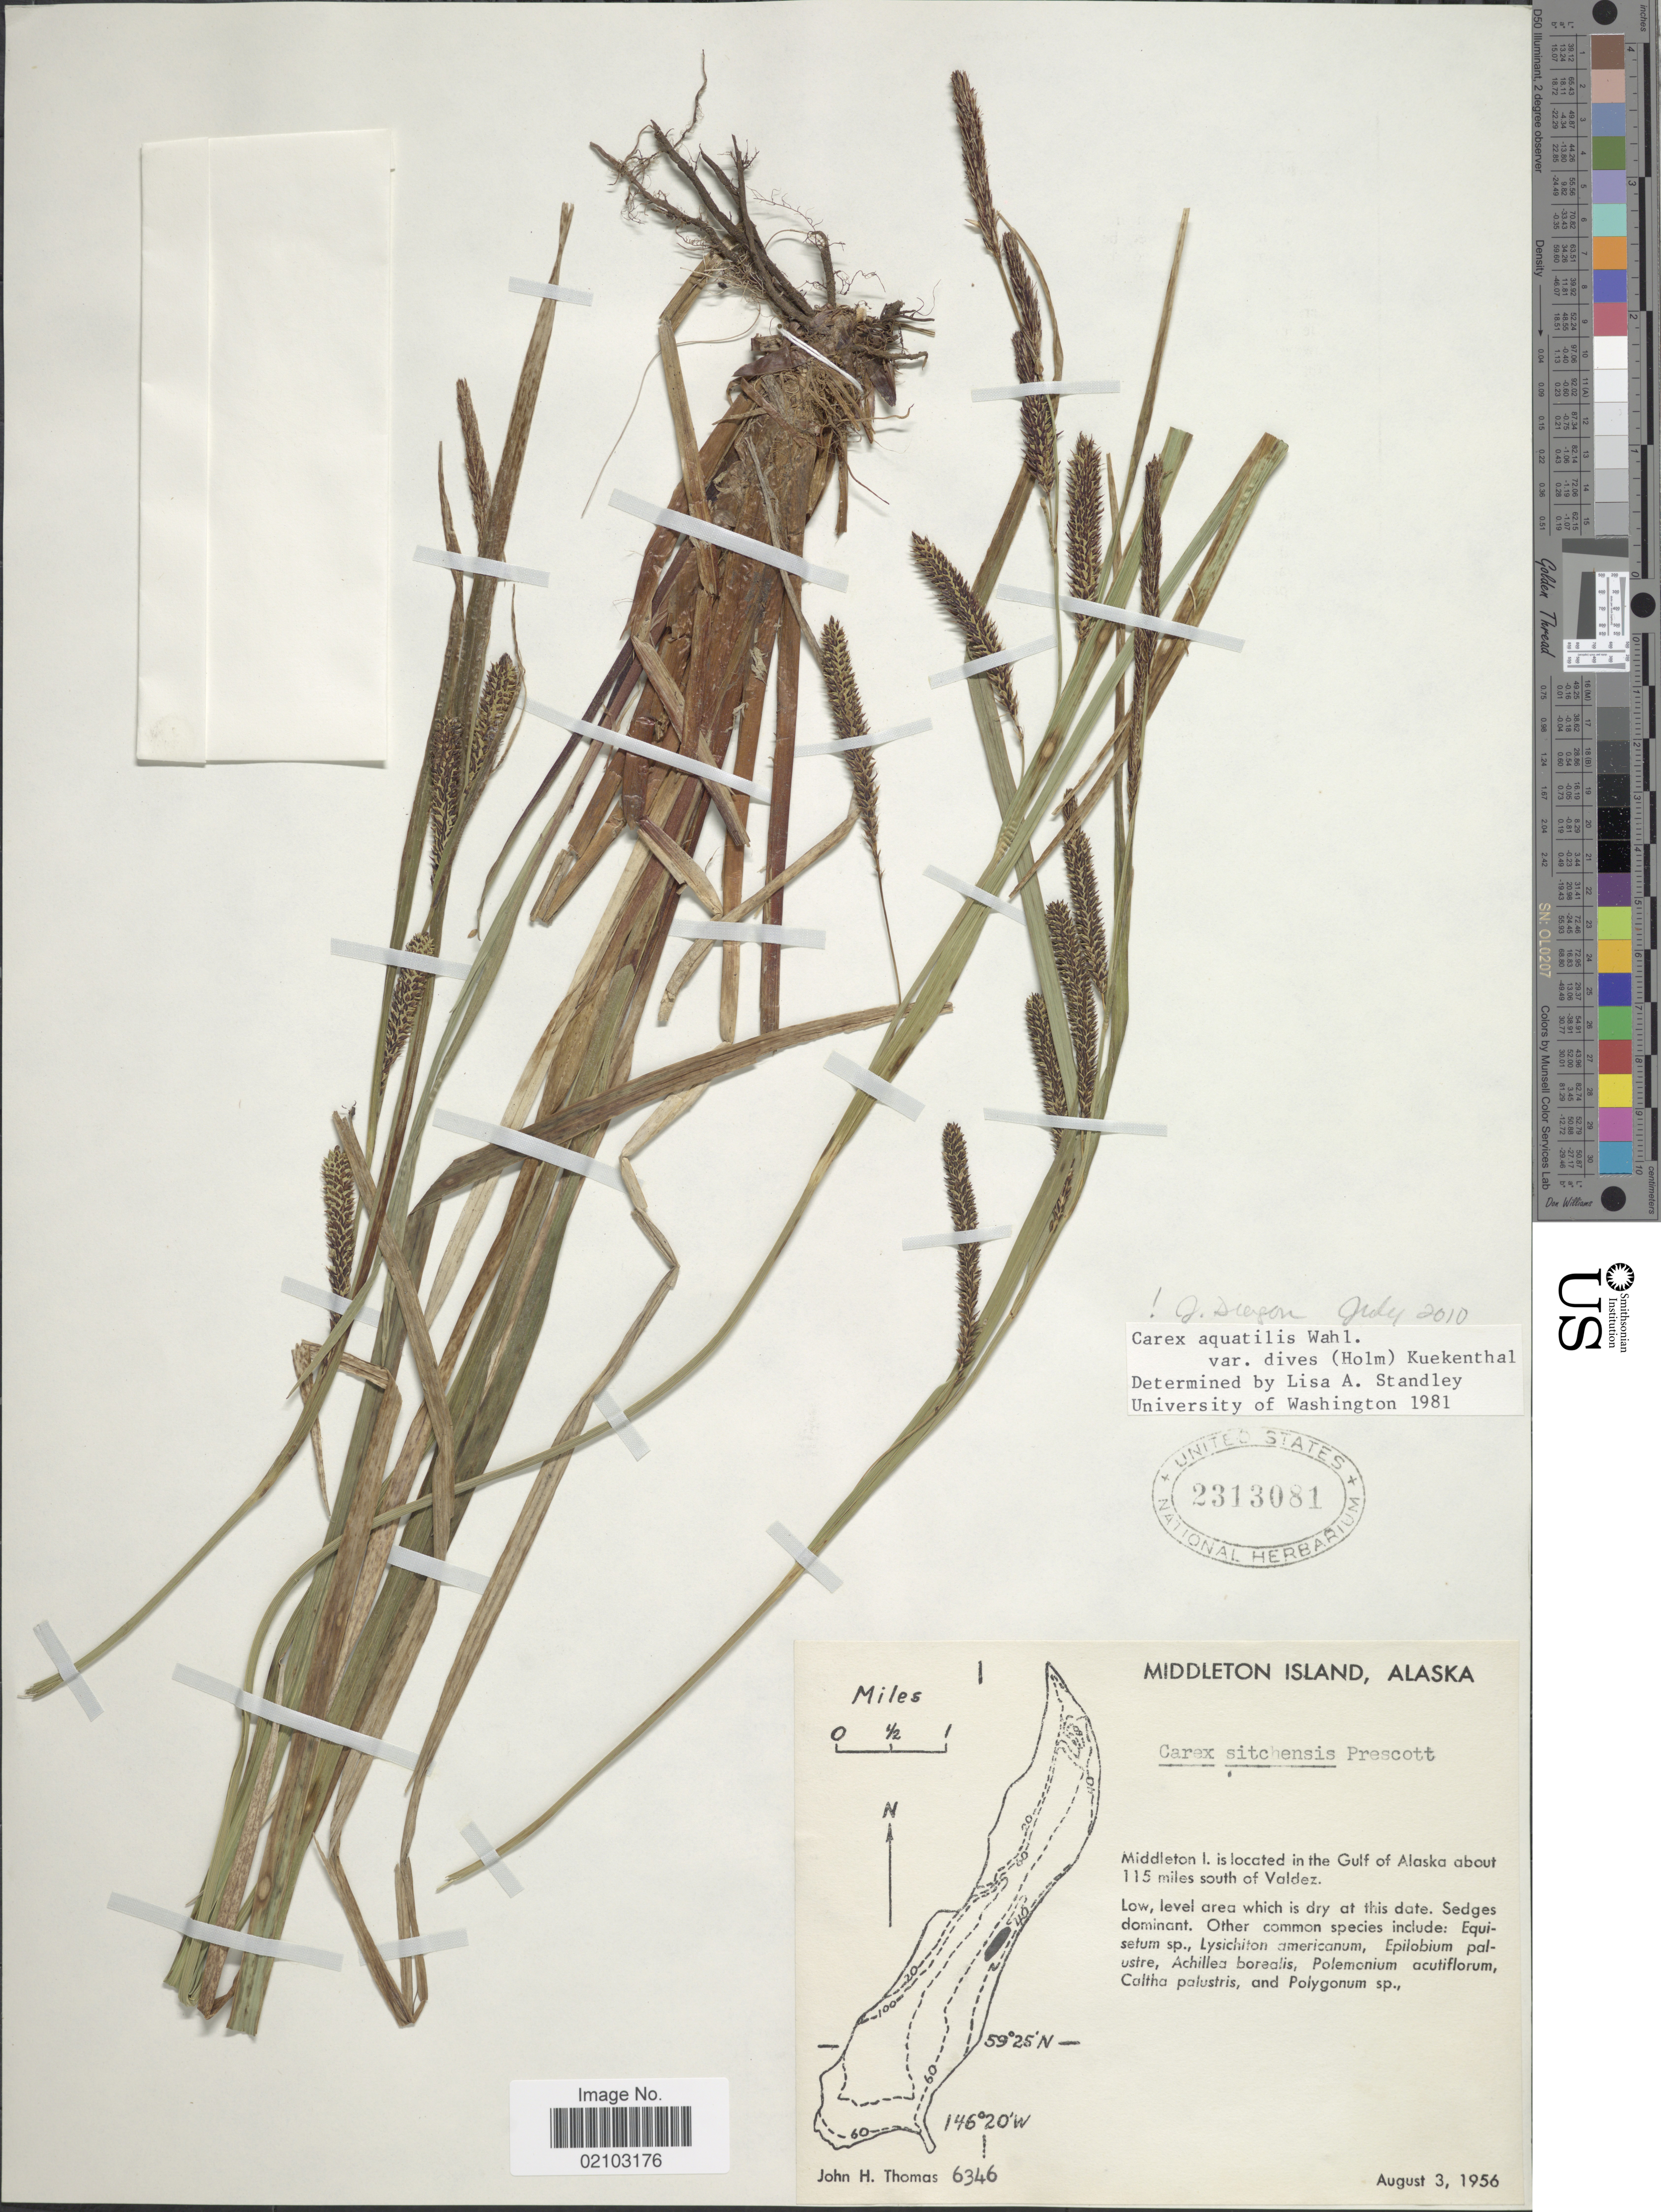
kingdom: Plantae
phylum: Tracheophyta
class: Liliopsida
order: Poales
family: Cyperaceae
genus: Carex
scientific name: Carex aquatilis var. dives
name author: (Holm) Kük.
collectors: J. H. Thomas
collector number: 6346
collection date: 1956-08-03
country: United States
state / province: Alaska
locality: Middleton Island, Middleton I. is located in the Gulf of Alaska about 115 miles south of Valdez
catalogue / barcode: US 2313081